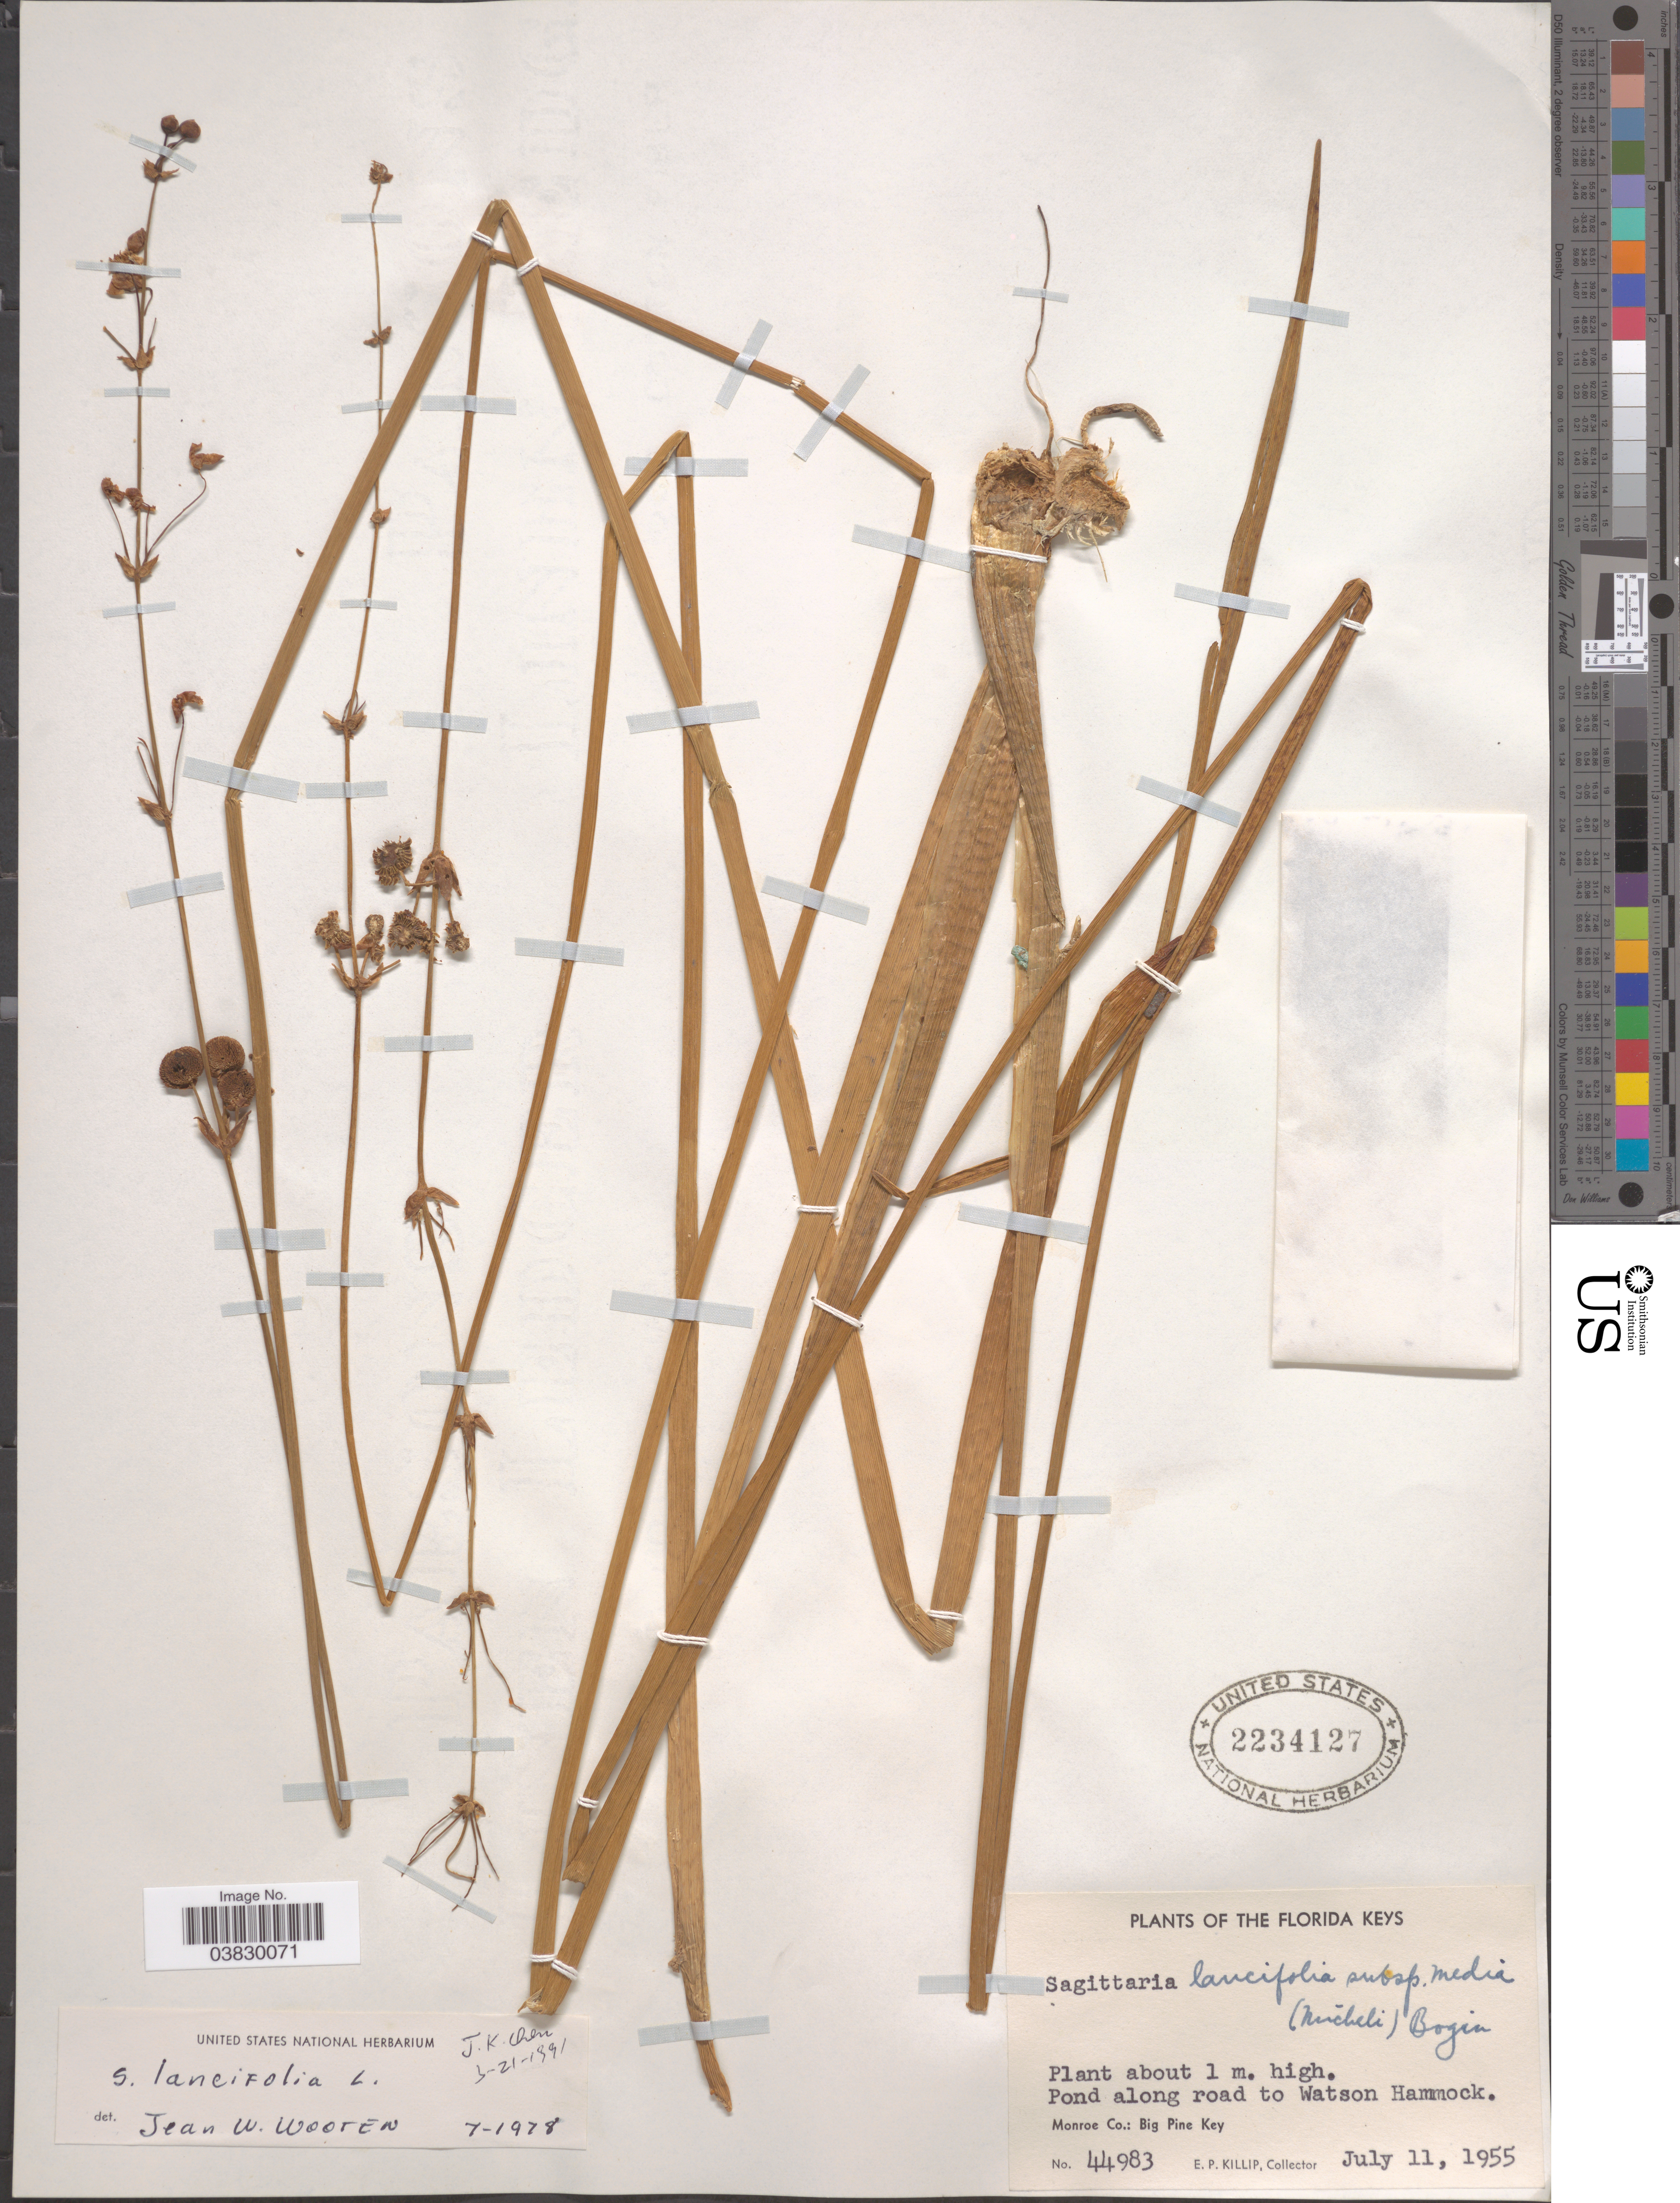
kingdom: Plantae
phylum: Tracheophyta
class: Liliopsida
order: Alismatales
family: Alismataceae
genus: Sagittaria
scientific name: Sagittaria lancifolia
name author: L.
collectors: E. P. Killip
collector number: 44983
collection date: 1955-07-11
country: United States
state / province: Florida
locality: The Florida Keys. Pond along road to Watson Hammock. Monroe Co.: Big Pine Key.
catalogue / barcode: US 2234127